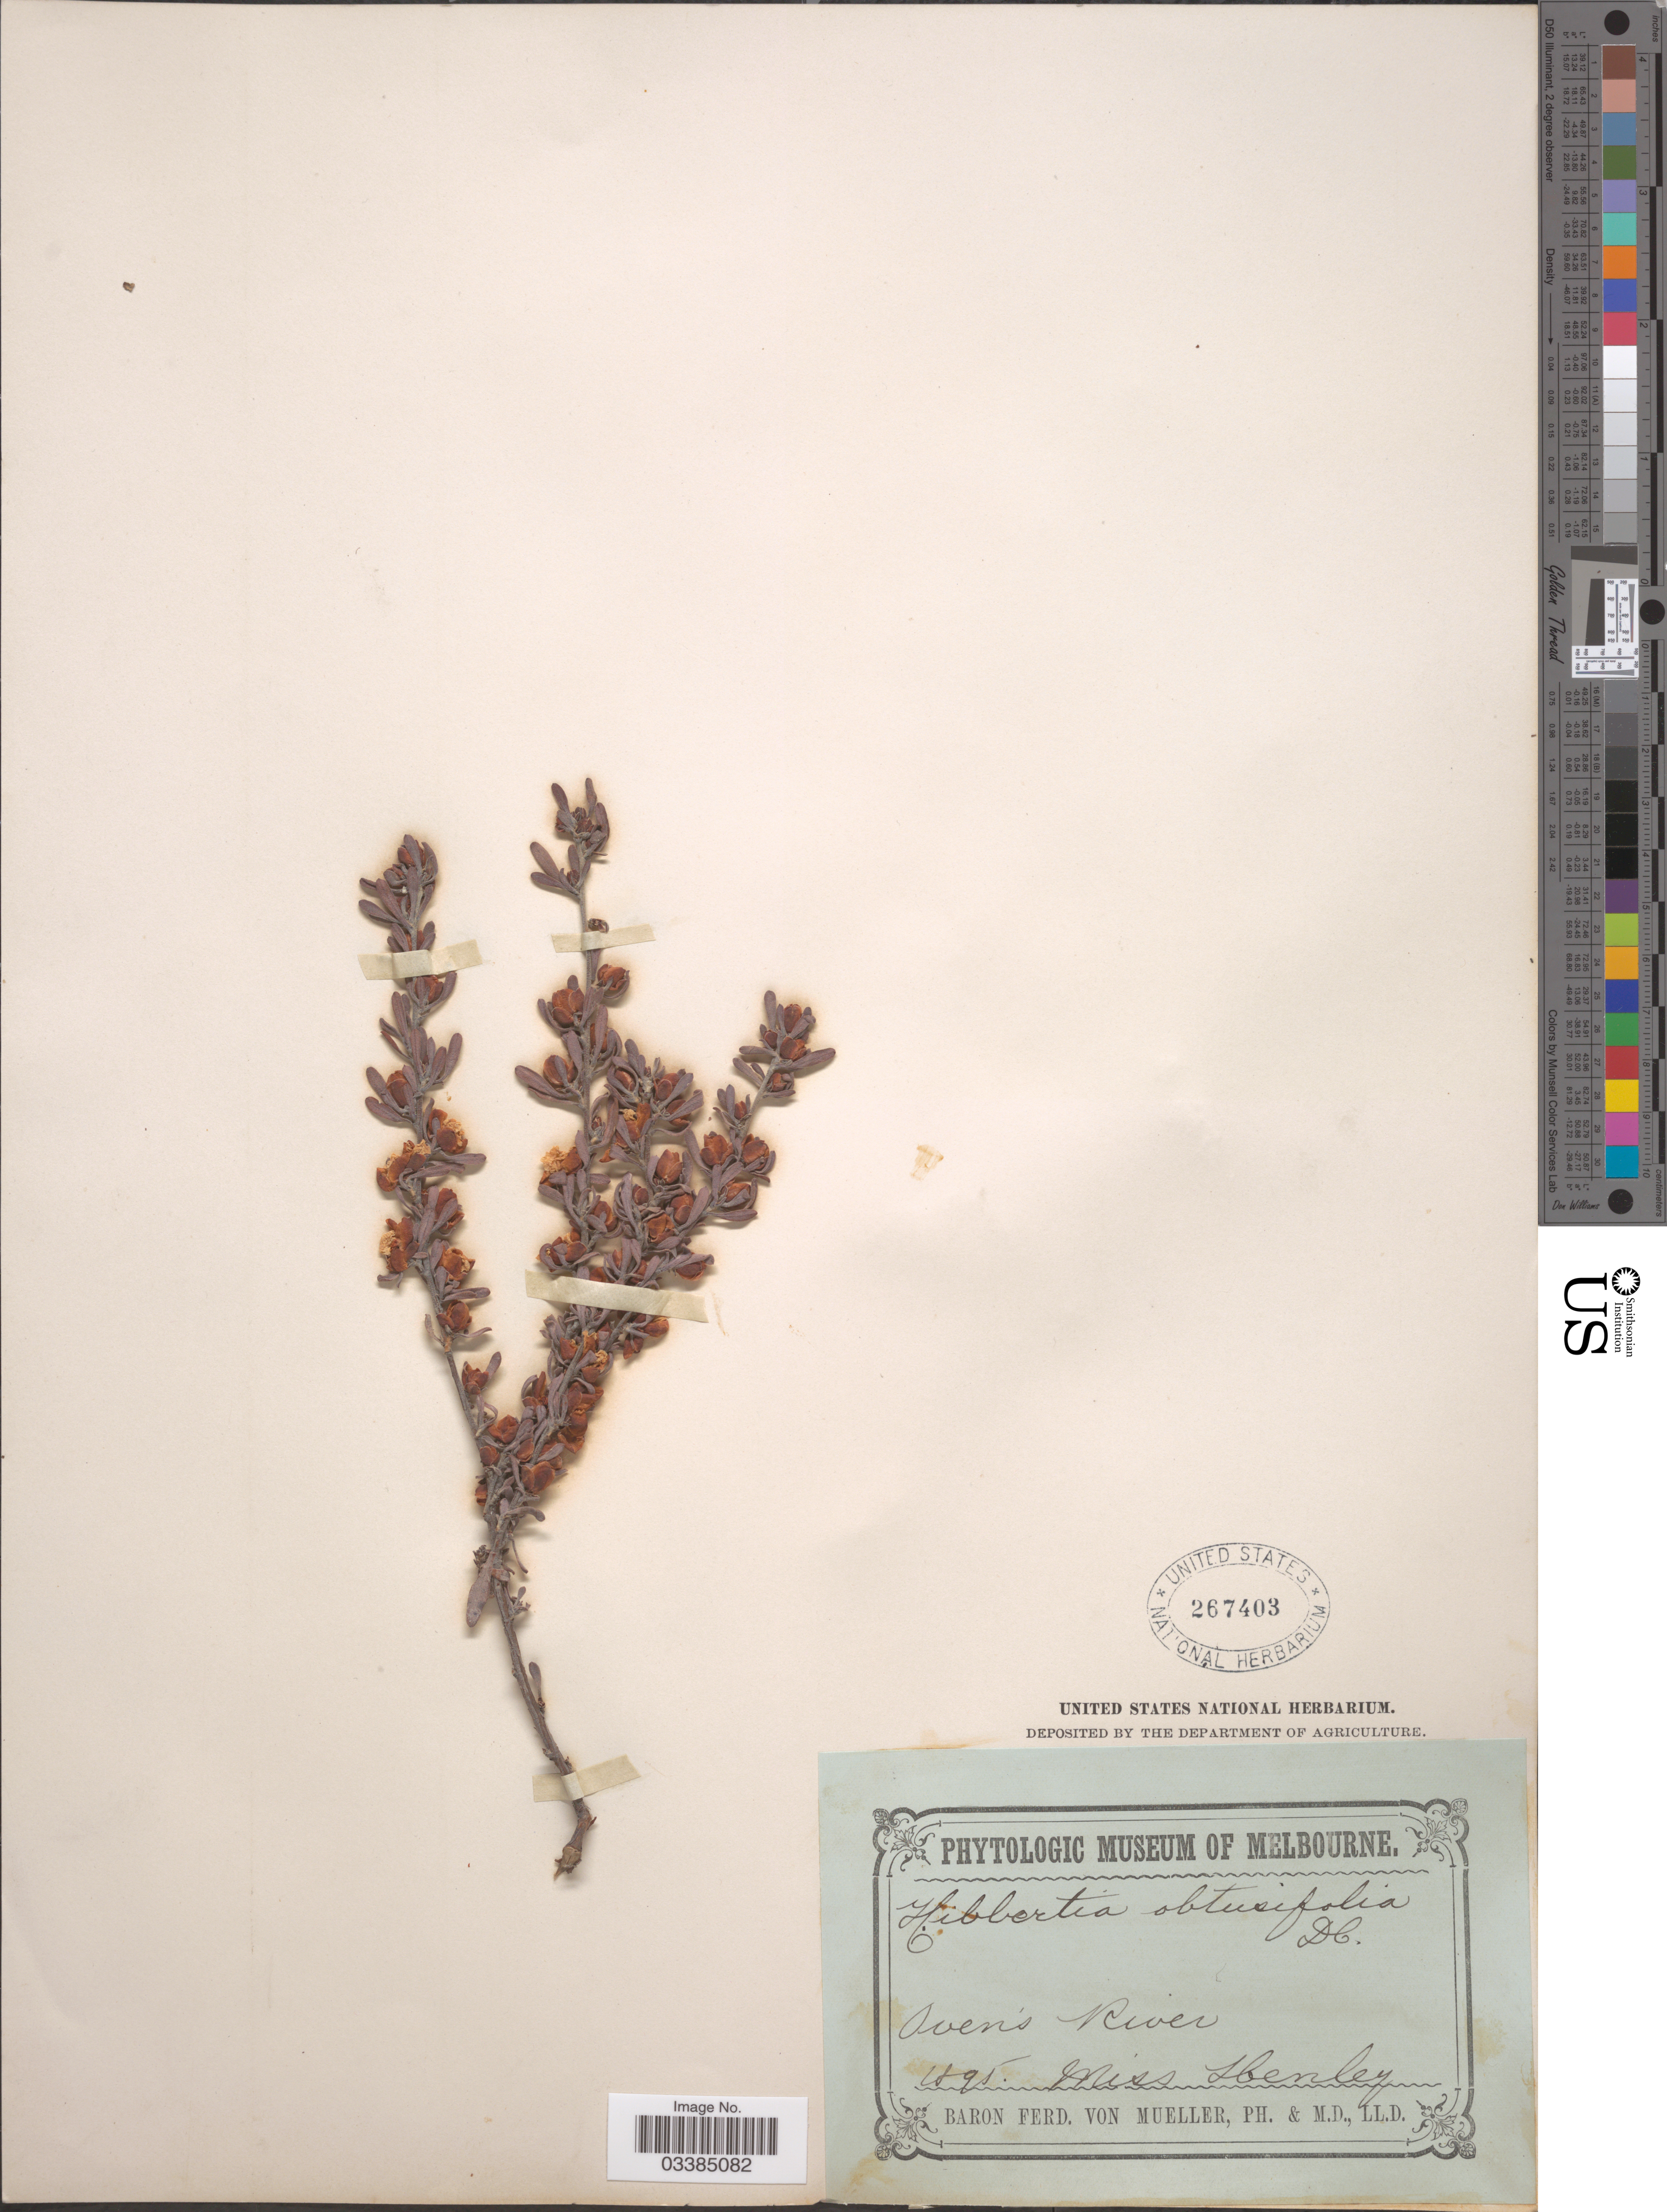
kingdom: Plantae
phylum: Tracheophyta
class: Magnoliopsida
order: Dilleniales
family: Dilleniaceae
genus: Hibbertia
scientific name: Hibbertia obtusifolia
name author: DC.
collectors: Miss Henley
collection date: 1895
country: Australia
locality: Oven's River.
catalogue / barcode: US 267403